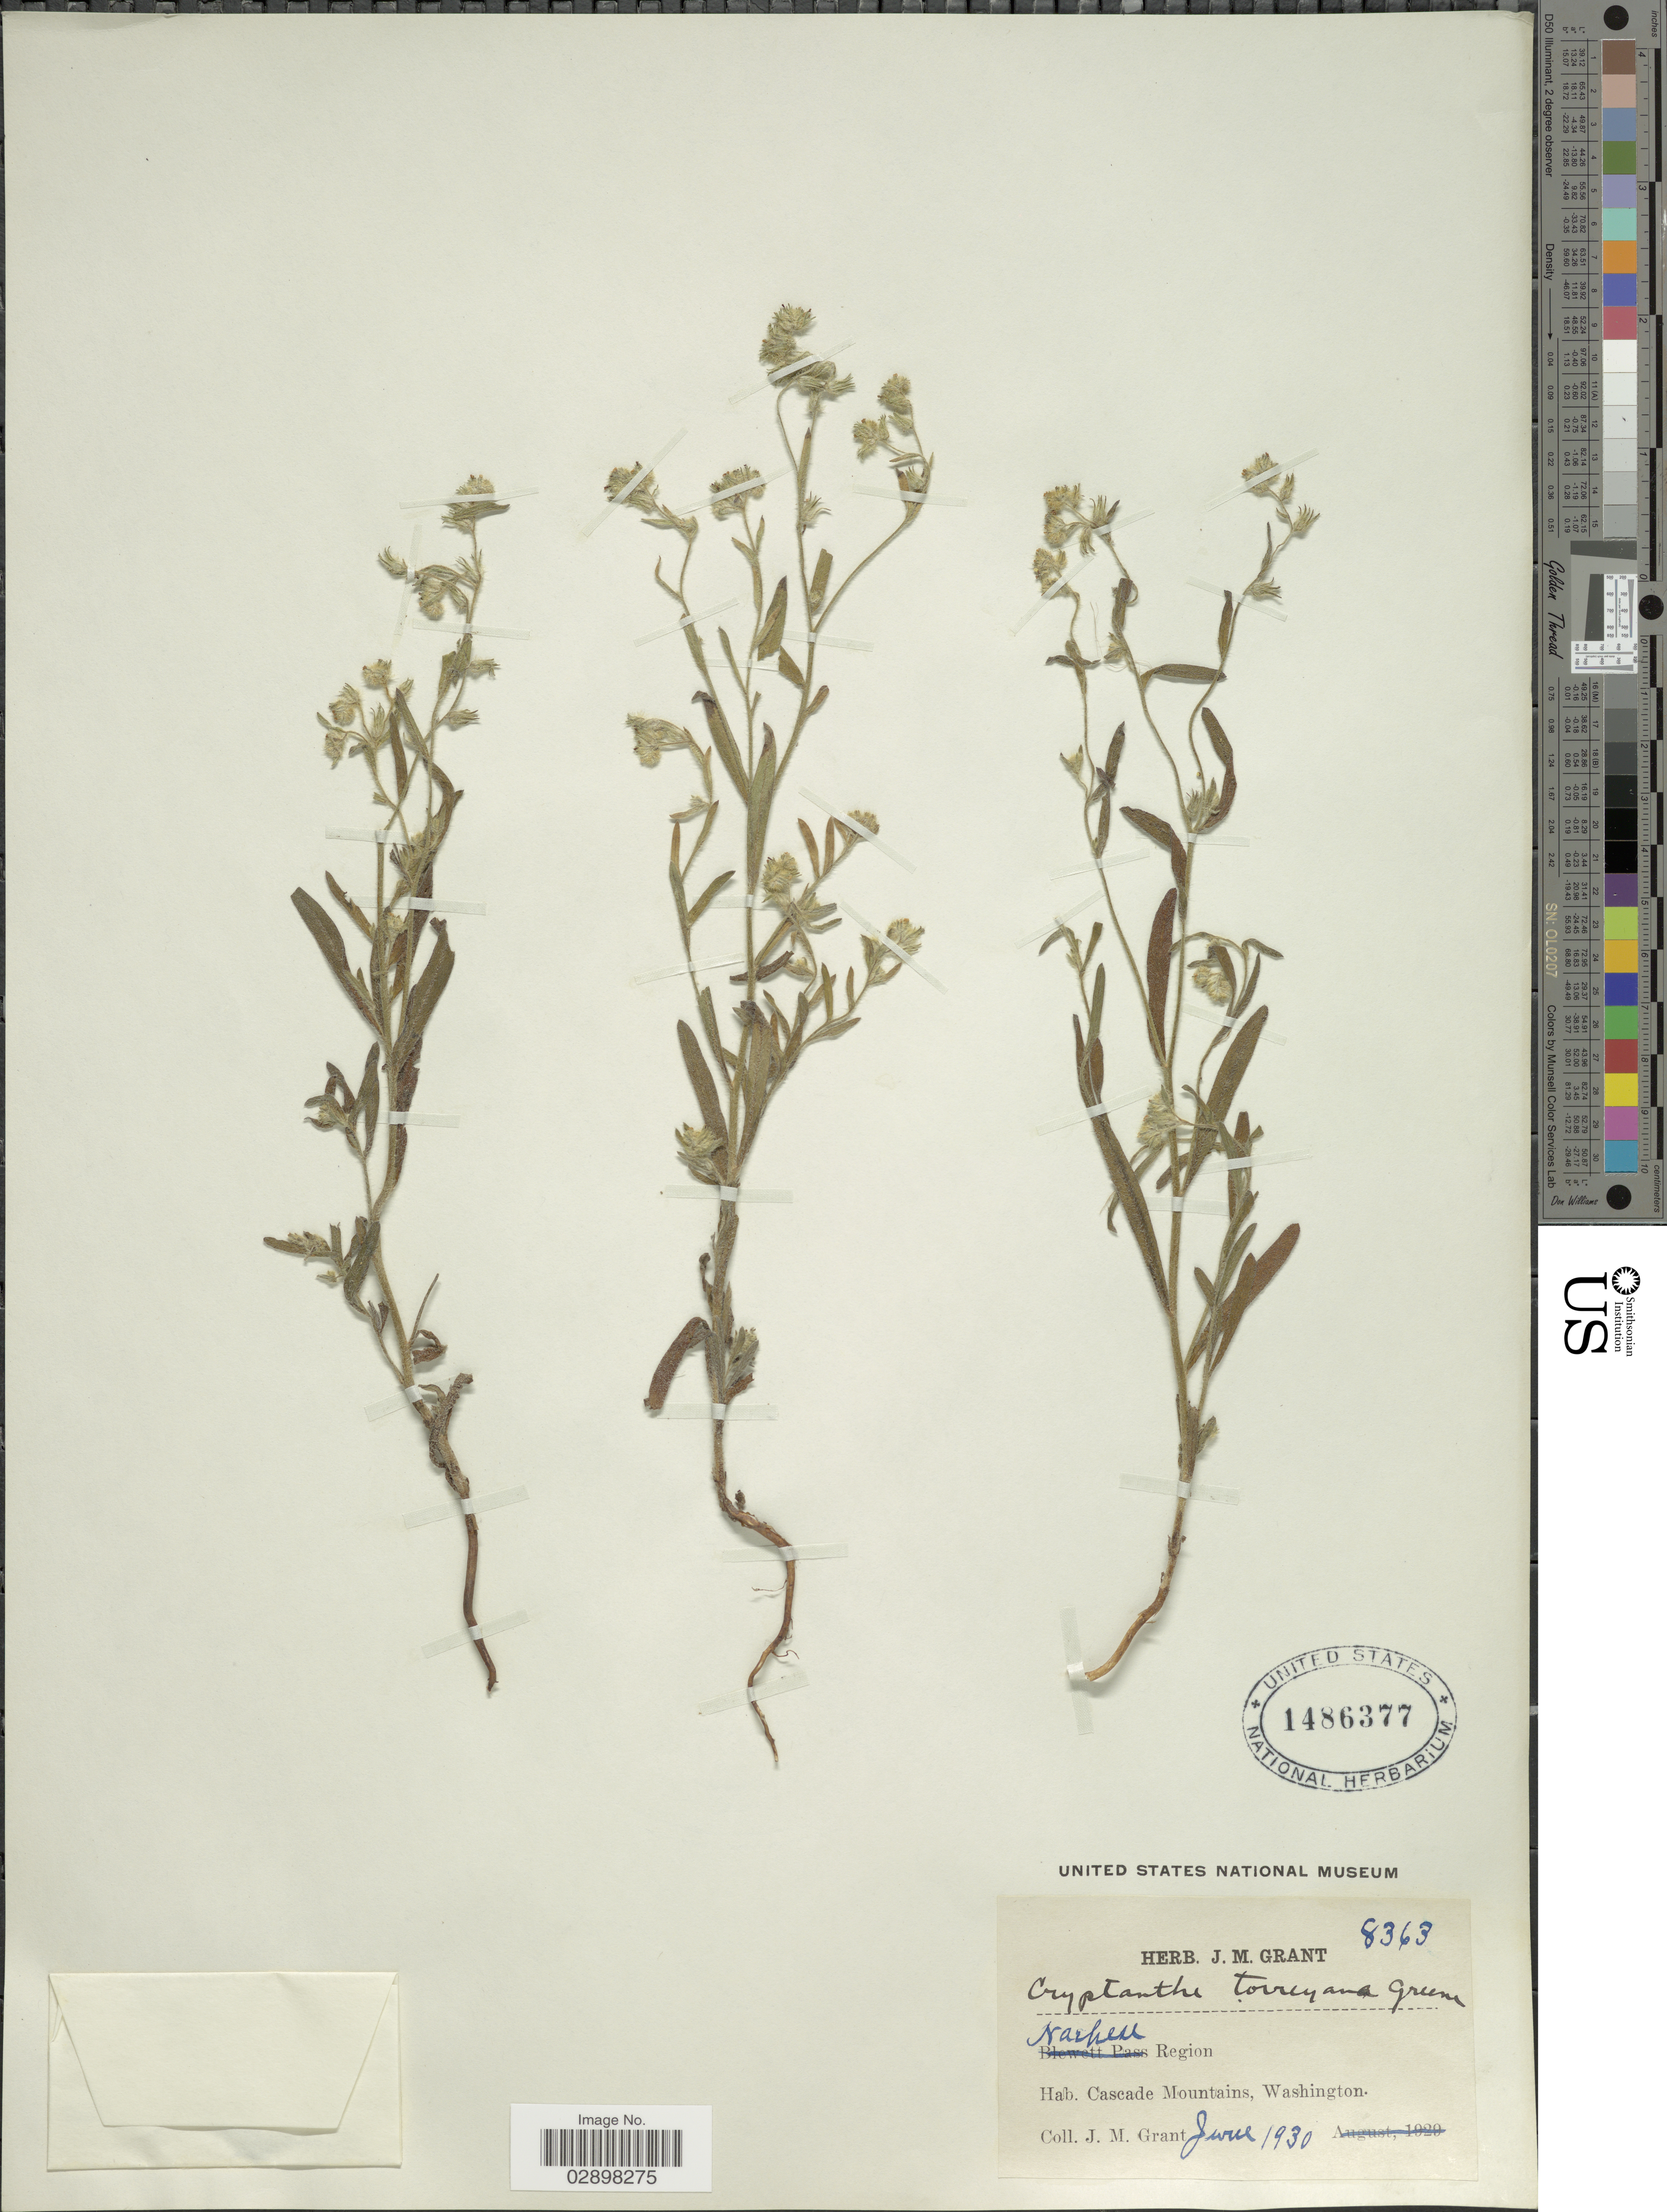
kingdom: Plantae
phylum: Tracheophyta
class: Magnoliopsida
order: Boraginales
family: Boraginaceae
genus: Cryptantha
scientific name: Cryptantha torreyana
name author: (A. Gray) S.W. Greene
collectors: J. M. Grant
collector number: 8363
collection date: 1930-06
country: United States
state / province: Washington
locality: Naches Region, Cascade Mountains.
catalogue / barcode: US 1486377